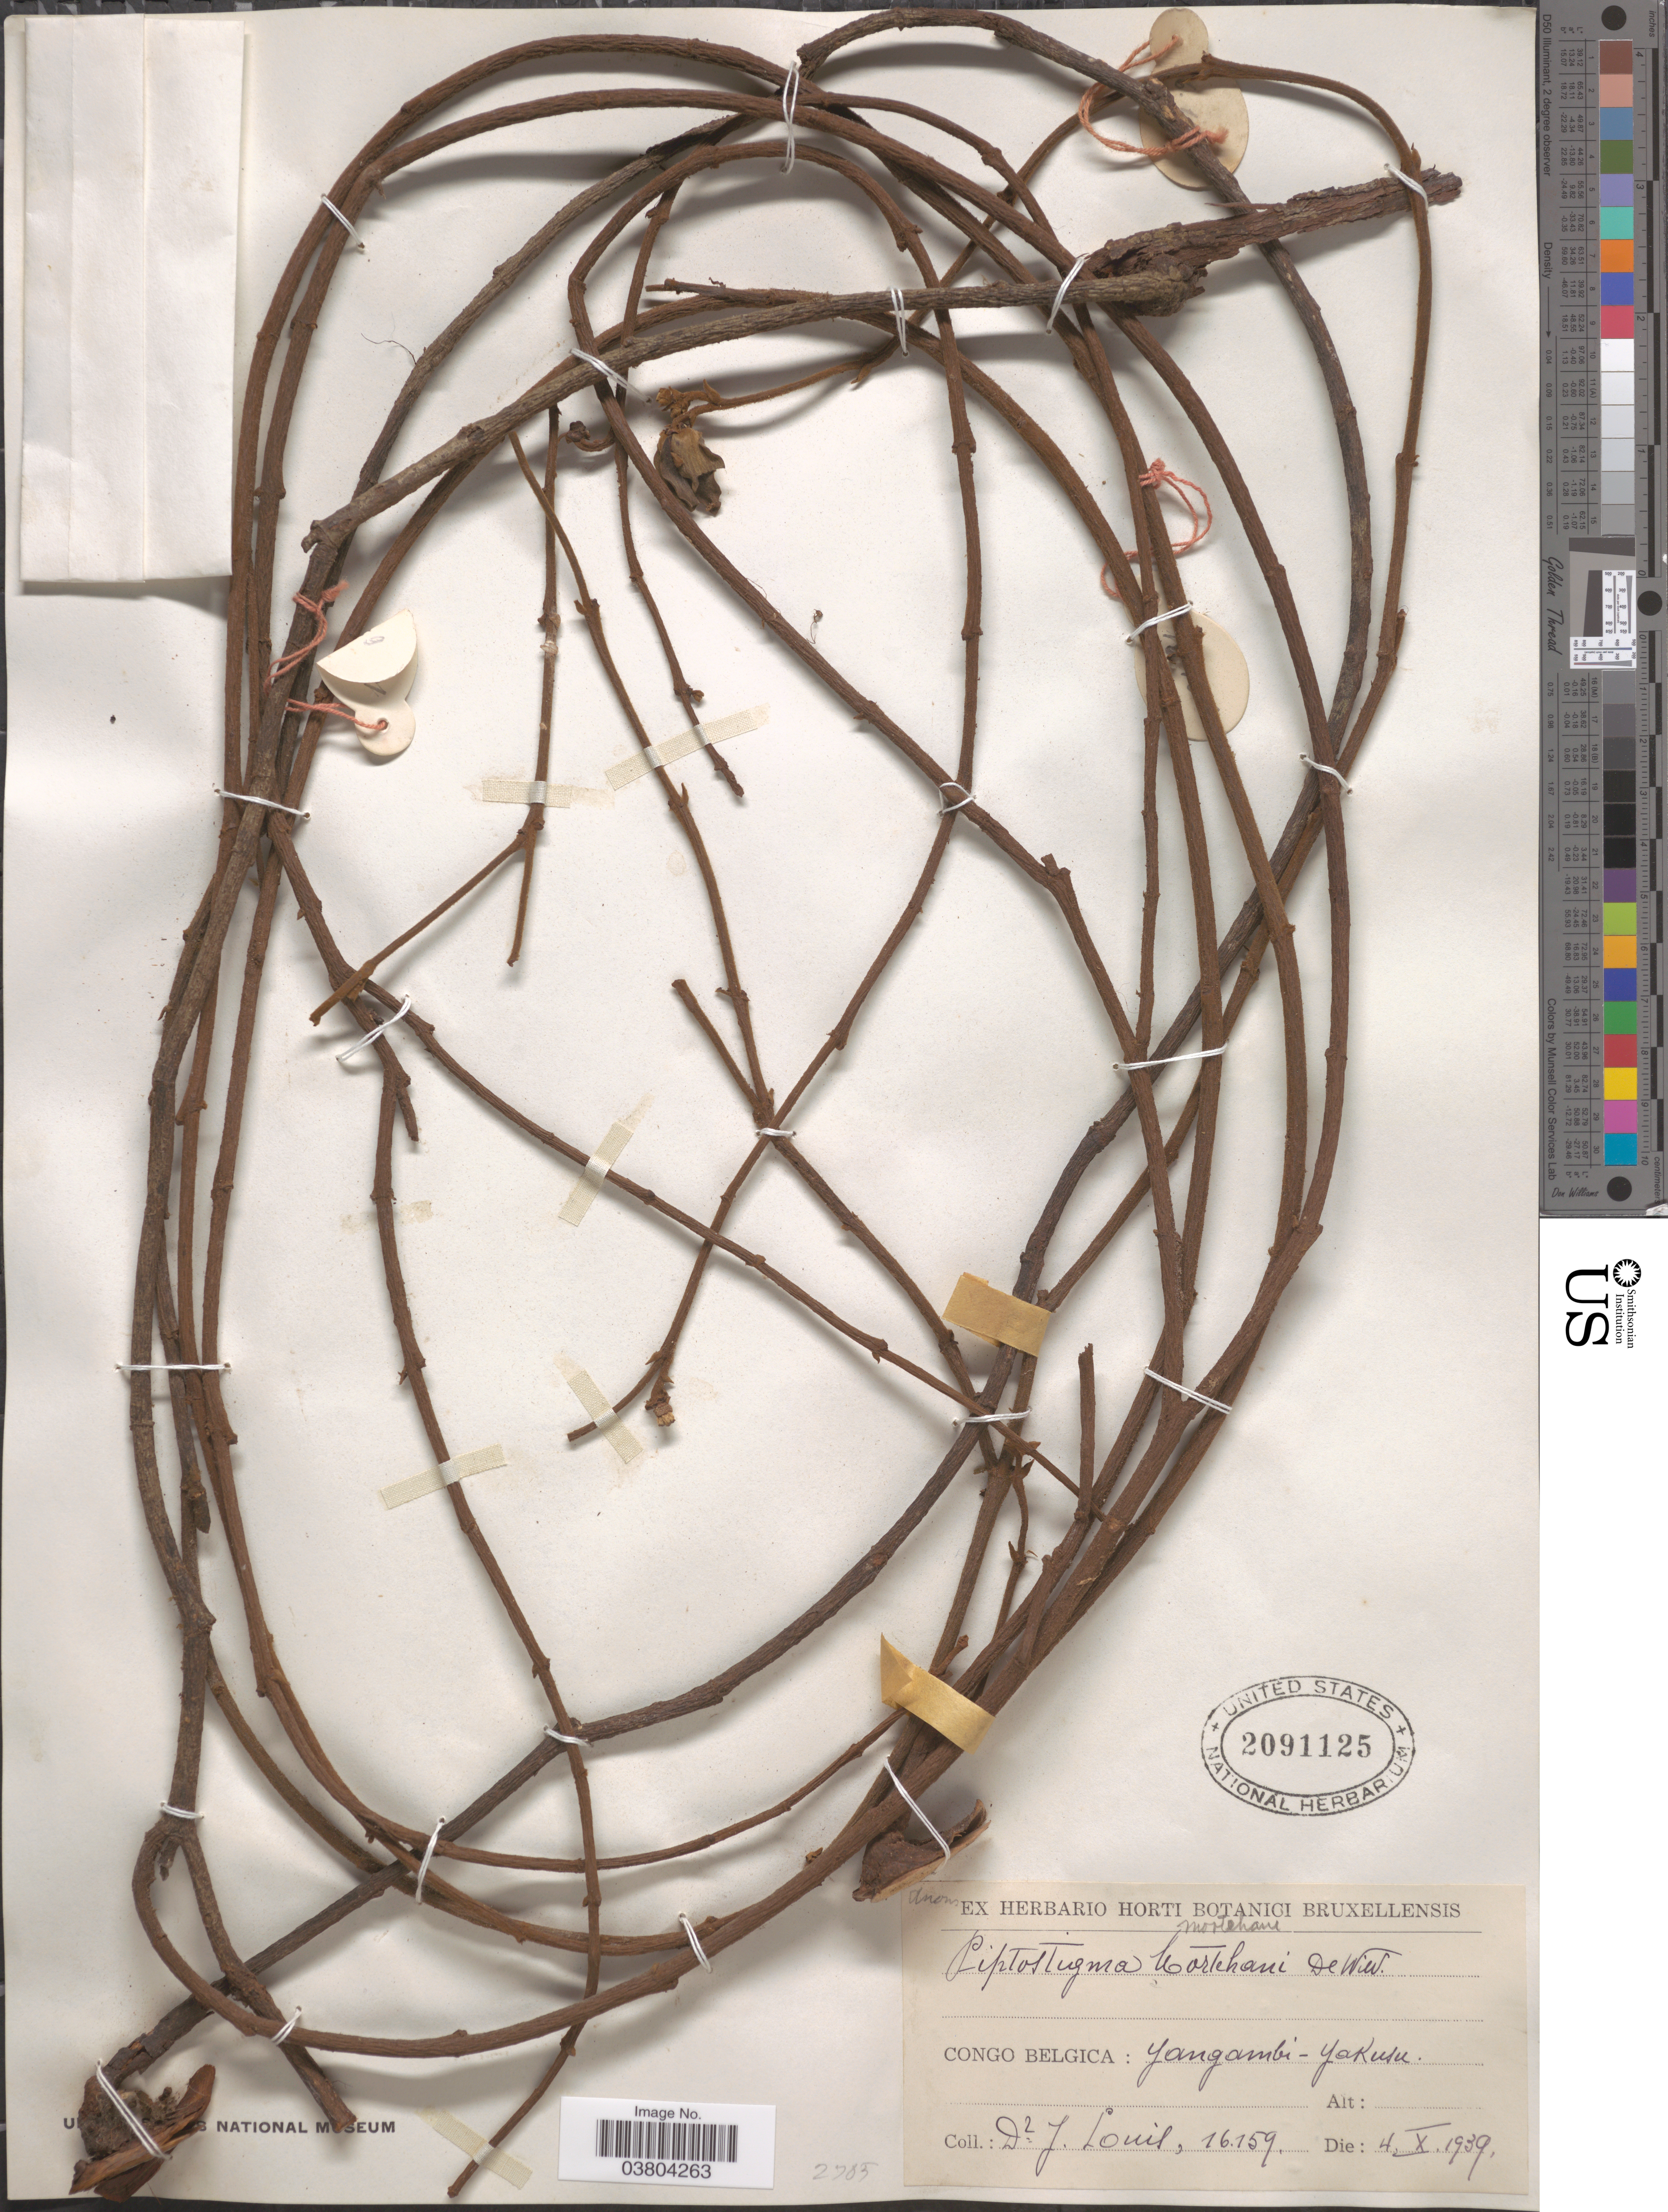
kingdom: Plantae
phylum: Tracheophyta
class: Magnoliopsida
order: Magnoliales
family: Annonaceae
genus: Piptostigma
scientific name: Piptostigma mortehanii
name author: De Wild.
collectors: J. Louis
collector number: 16159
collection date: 1939-10-04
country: Congo, Democratic Republic of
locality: Congo Belgica: Yangambi-Yakusu.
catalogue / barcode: US 2091125